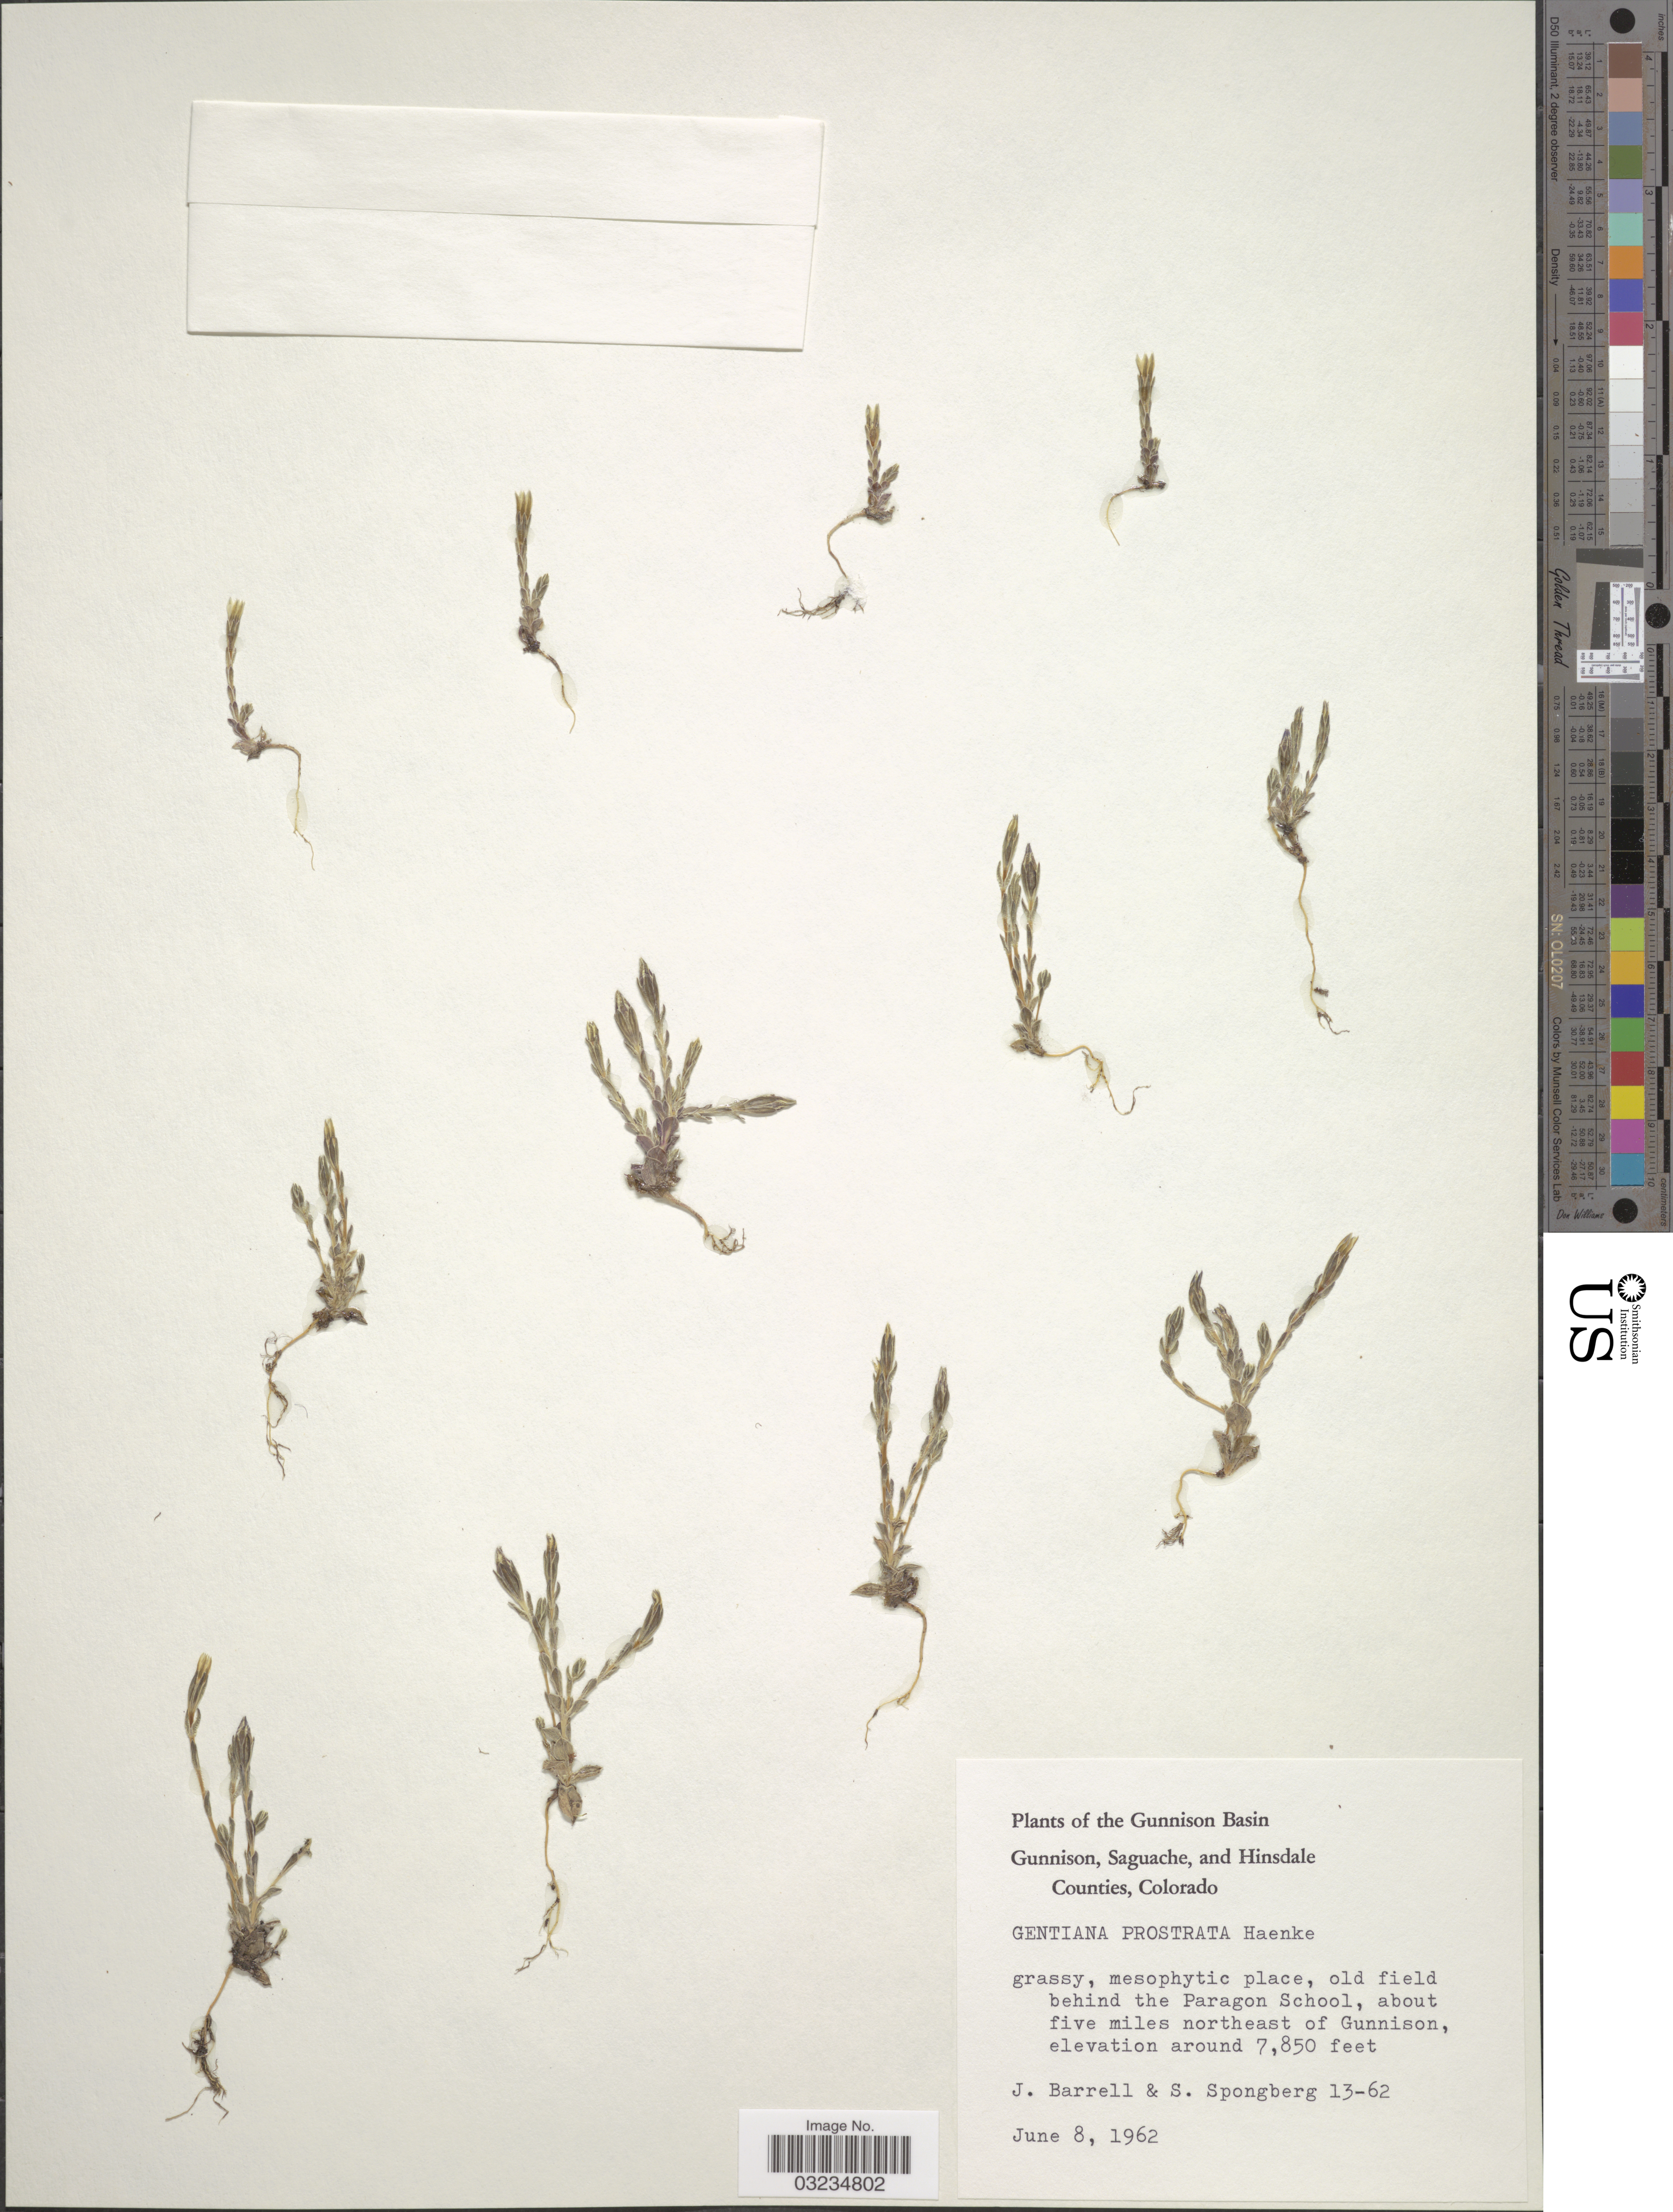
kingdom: Plantae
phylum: Tracheophyta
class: Magnoliopsida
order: Gentianales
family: Gentianaceae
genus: Gentiana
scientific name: Gentiana prostrata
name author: Haenke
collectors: J. Barrell & S. A.Spongberg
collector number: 13-62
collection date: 1962-06-08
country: United States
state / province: Colorado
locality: Gunnison Basin. Old field behind the Paragon School, about five miles northeast of Gunnison. Gunnison County.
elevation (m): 2393